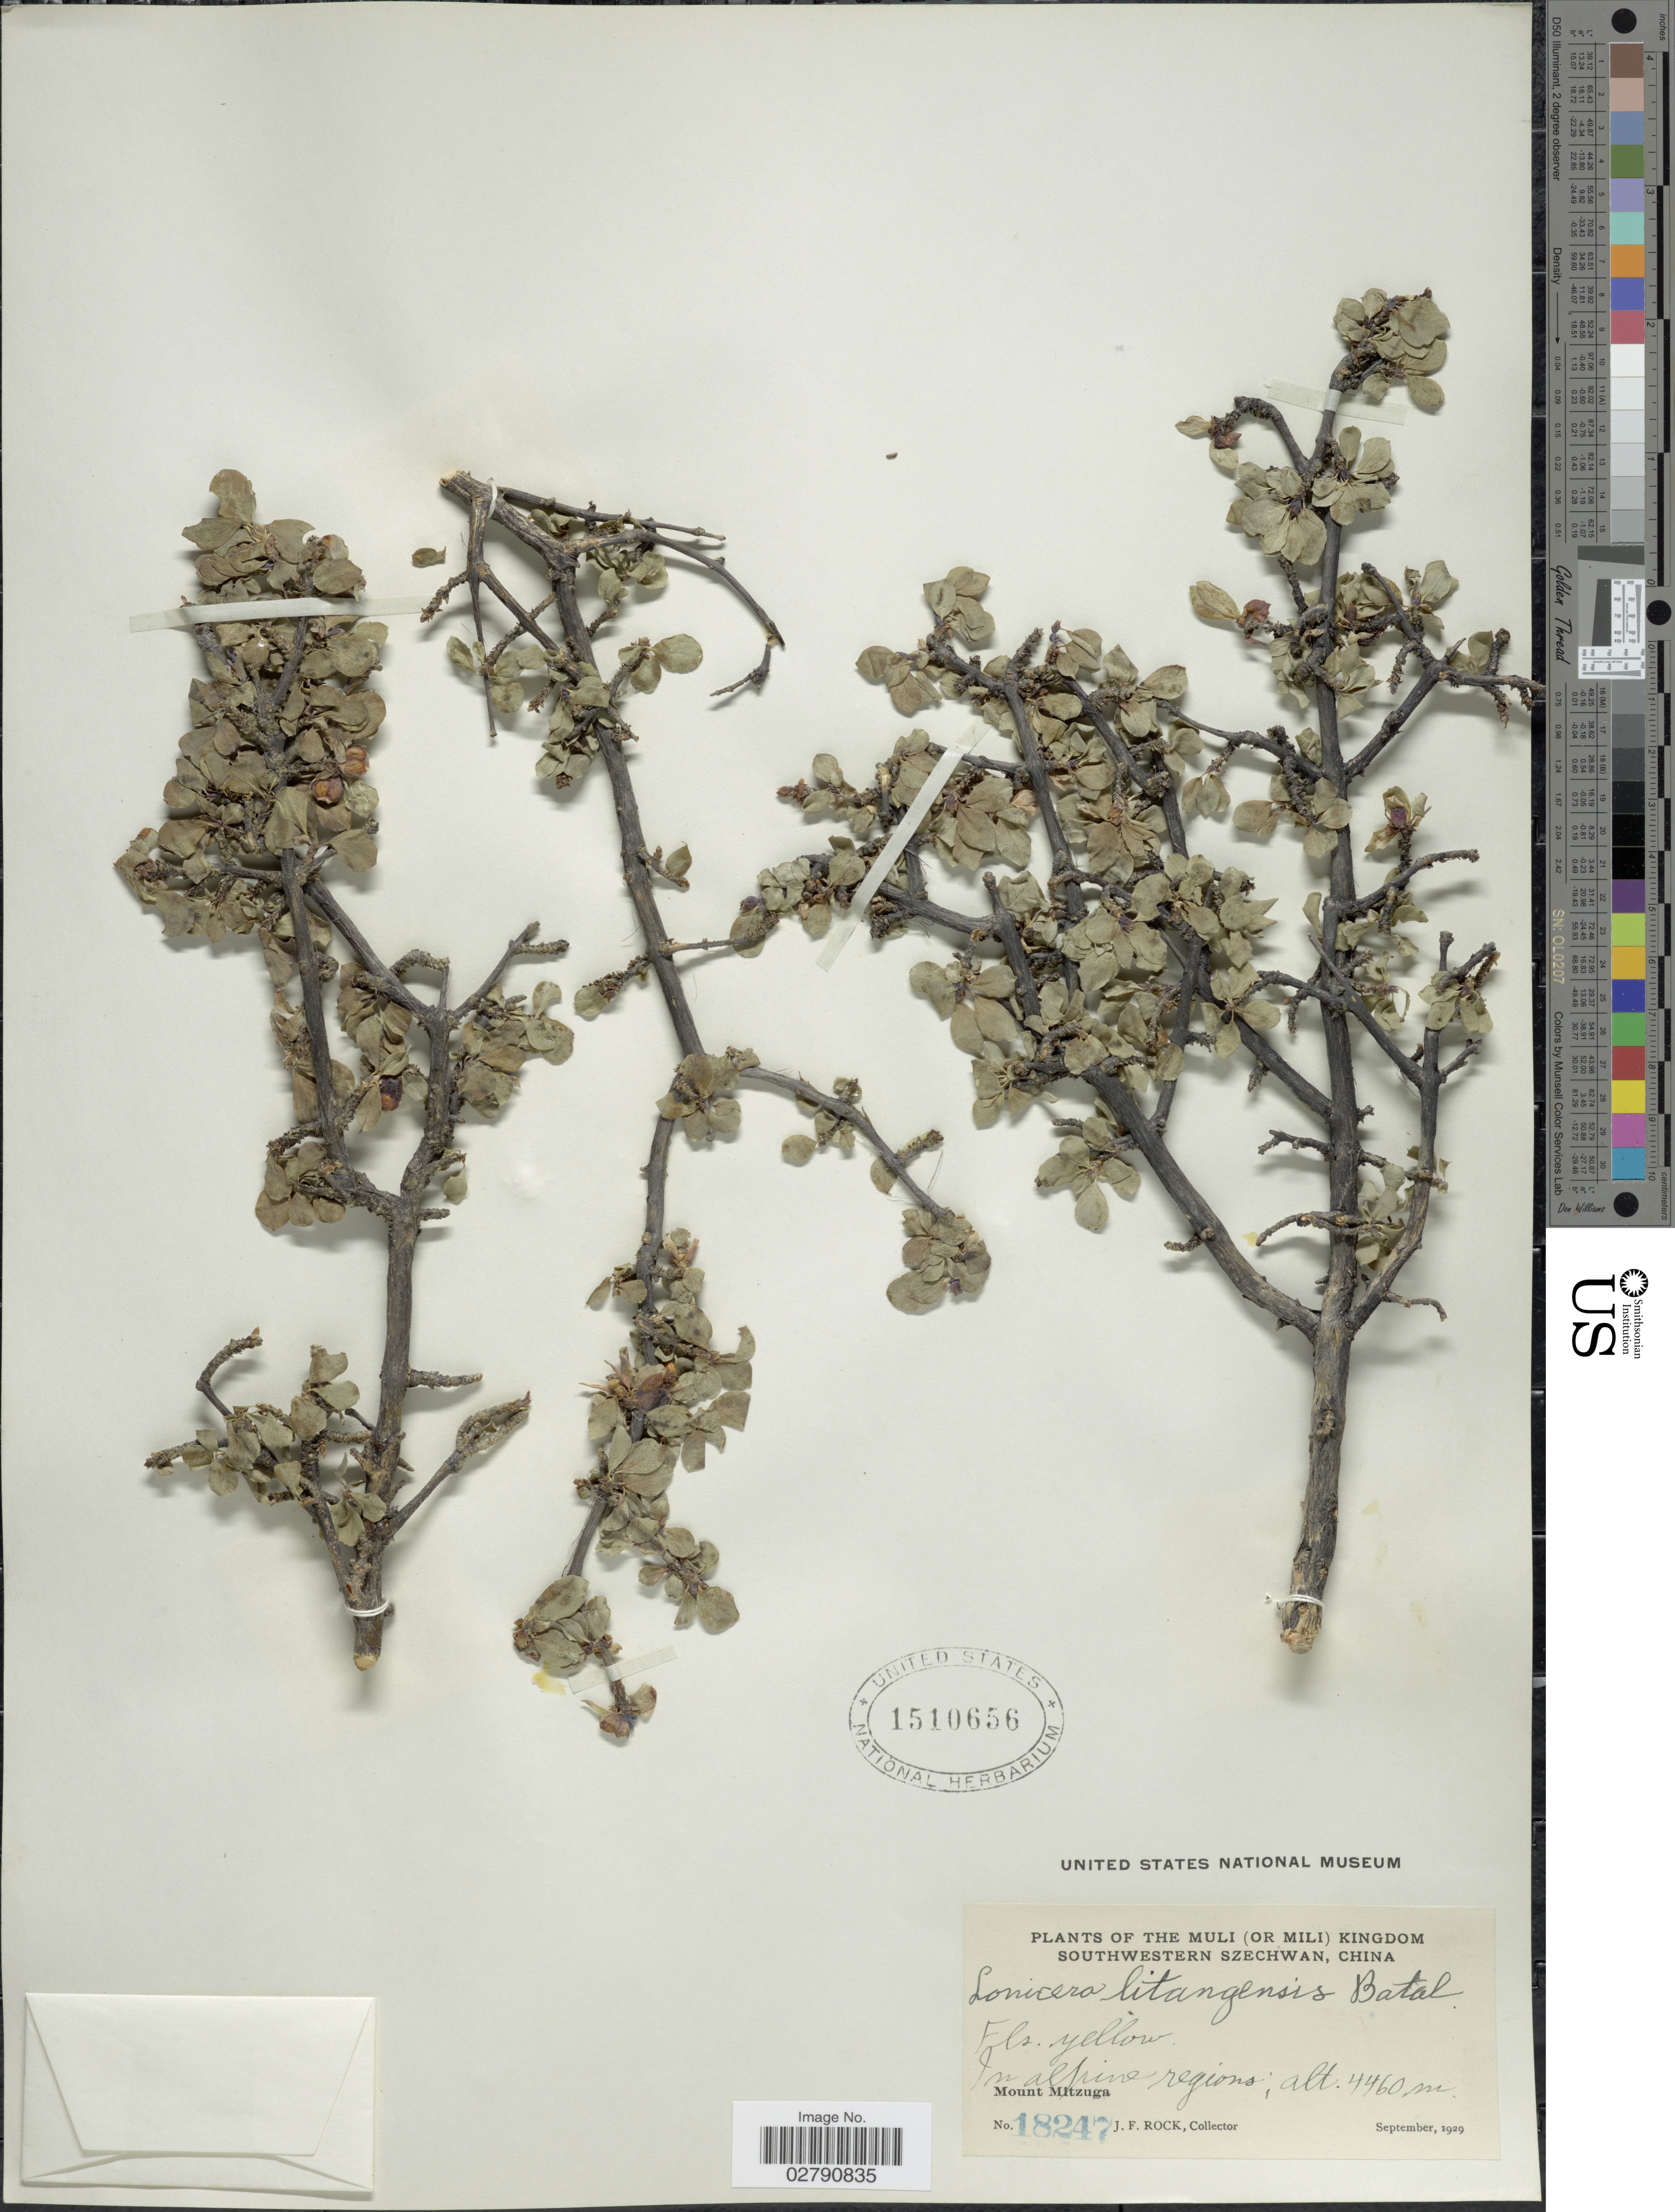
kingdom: Plantae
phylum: Tracheophyta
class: Magnoliopsida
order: Dipsacales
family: Caprifoliaceae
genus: Lonicera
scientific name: Lonicera litangensis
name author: Batalin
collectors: J. Rock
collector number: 18247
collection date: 1929-09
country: China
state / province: Sichuan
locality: The Muli (or Mili) Kingdom. Southwestern Szechwan. Mount Mitzuga.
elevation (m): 4460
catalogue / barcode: US 1510656